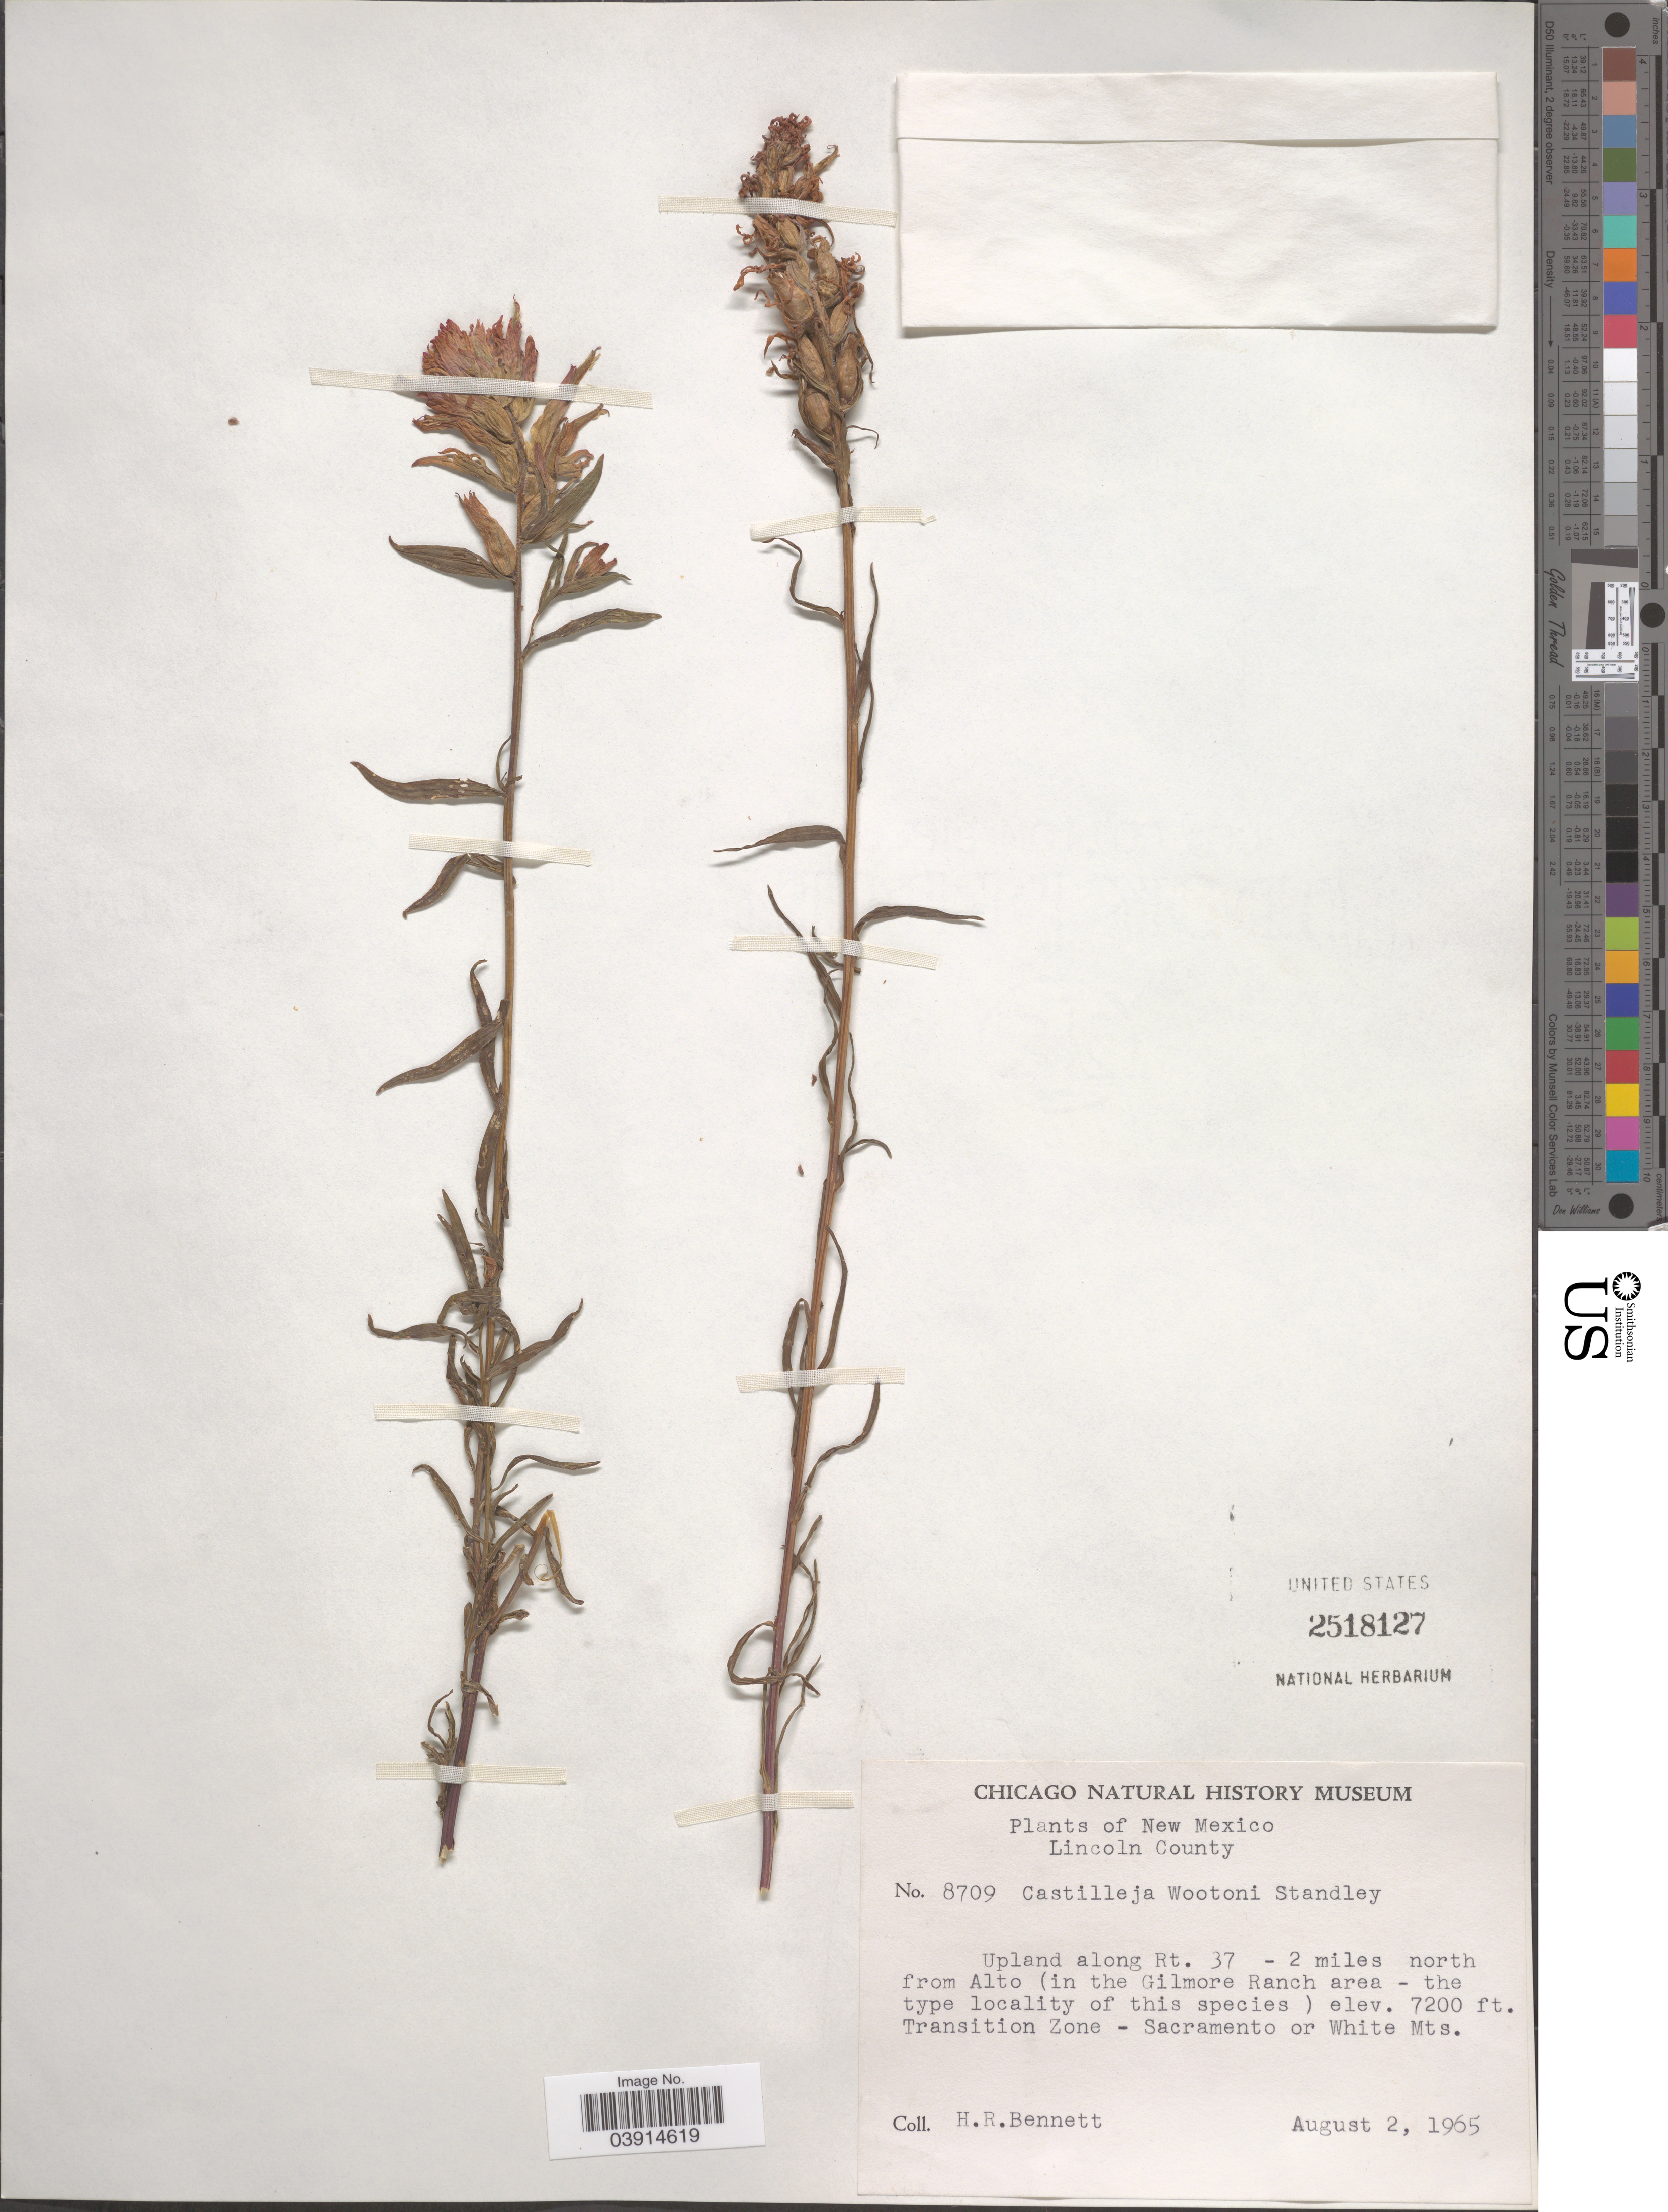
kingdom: Plantae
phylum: Tracheophyta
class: Magnoliopsida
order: Lamiales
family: Orobanchaceae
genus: Castilleja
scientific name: Castilleja wootonii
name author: Standl.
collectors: H. R. Bennett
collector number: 8709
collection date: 1965-08-02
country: United States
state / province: New Mexico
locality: Lincoln County. Upland along Rt. 37 - 2 miles north from Alto (in the Gilmore Ranche area). Transition Zone - Sacramento or White Mts.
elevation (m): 2195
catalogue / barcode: US 2518127